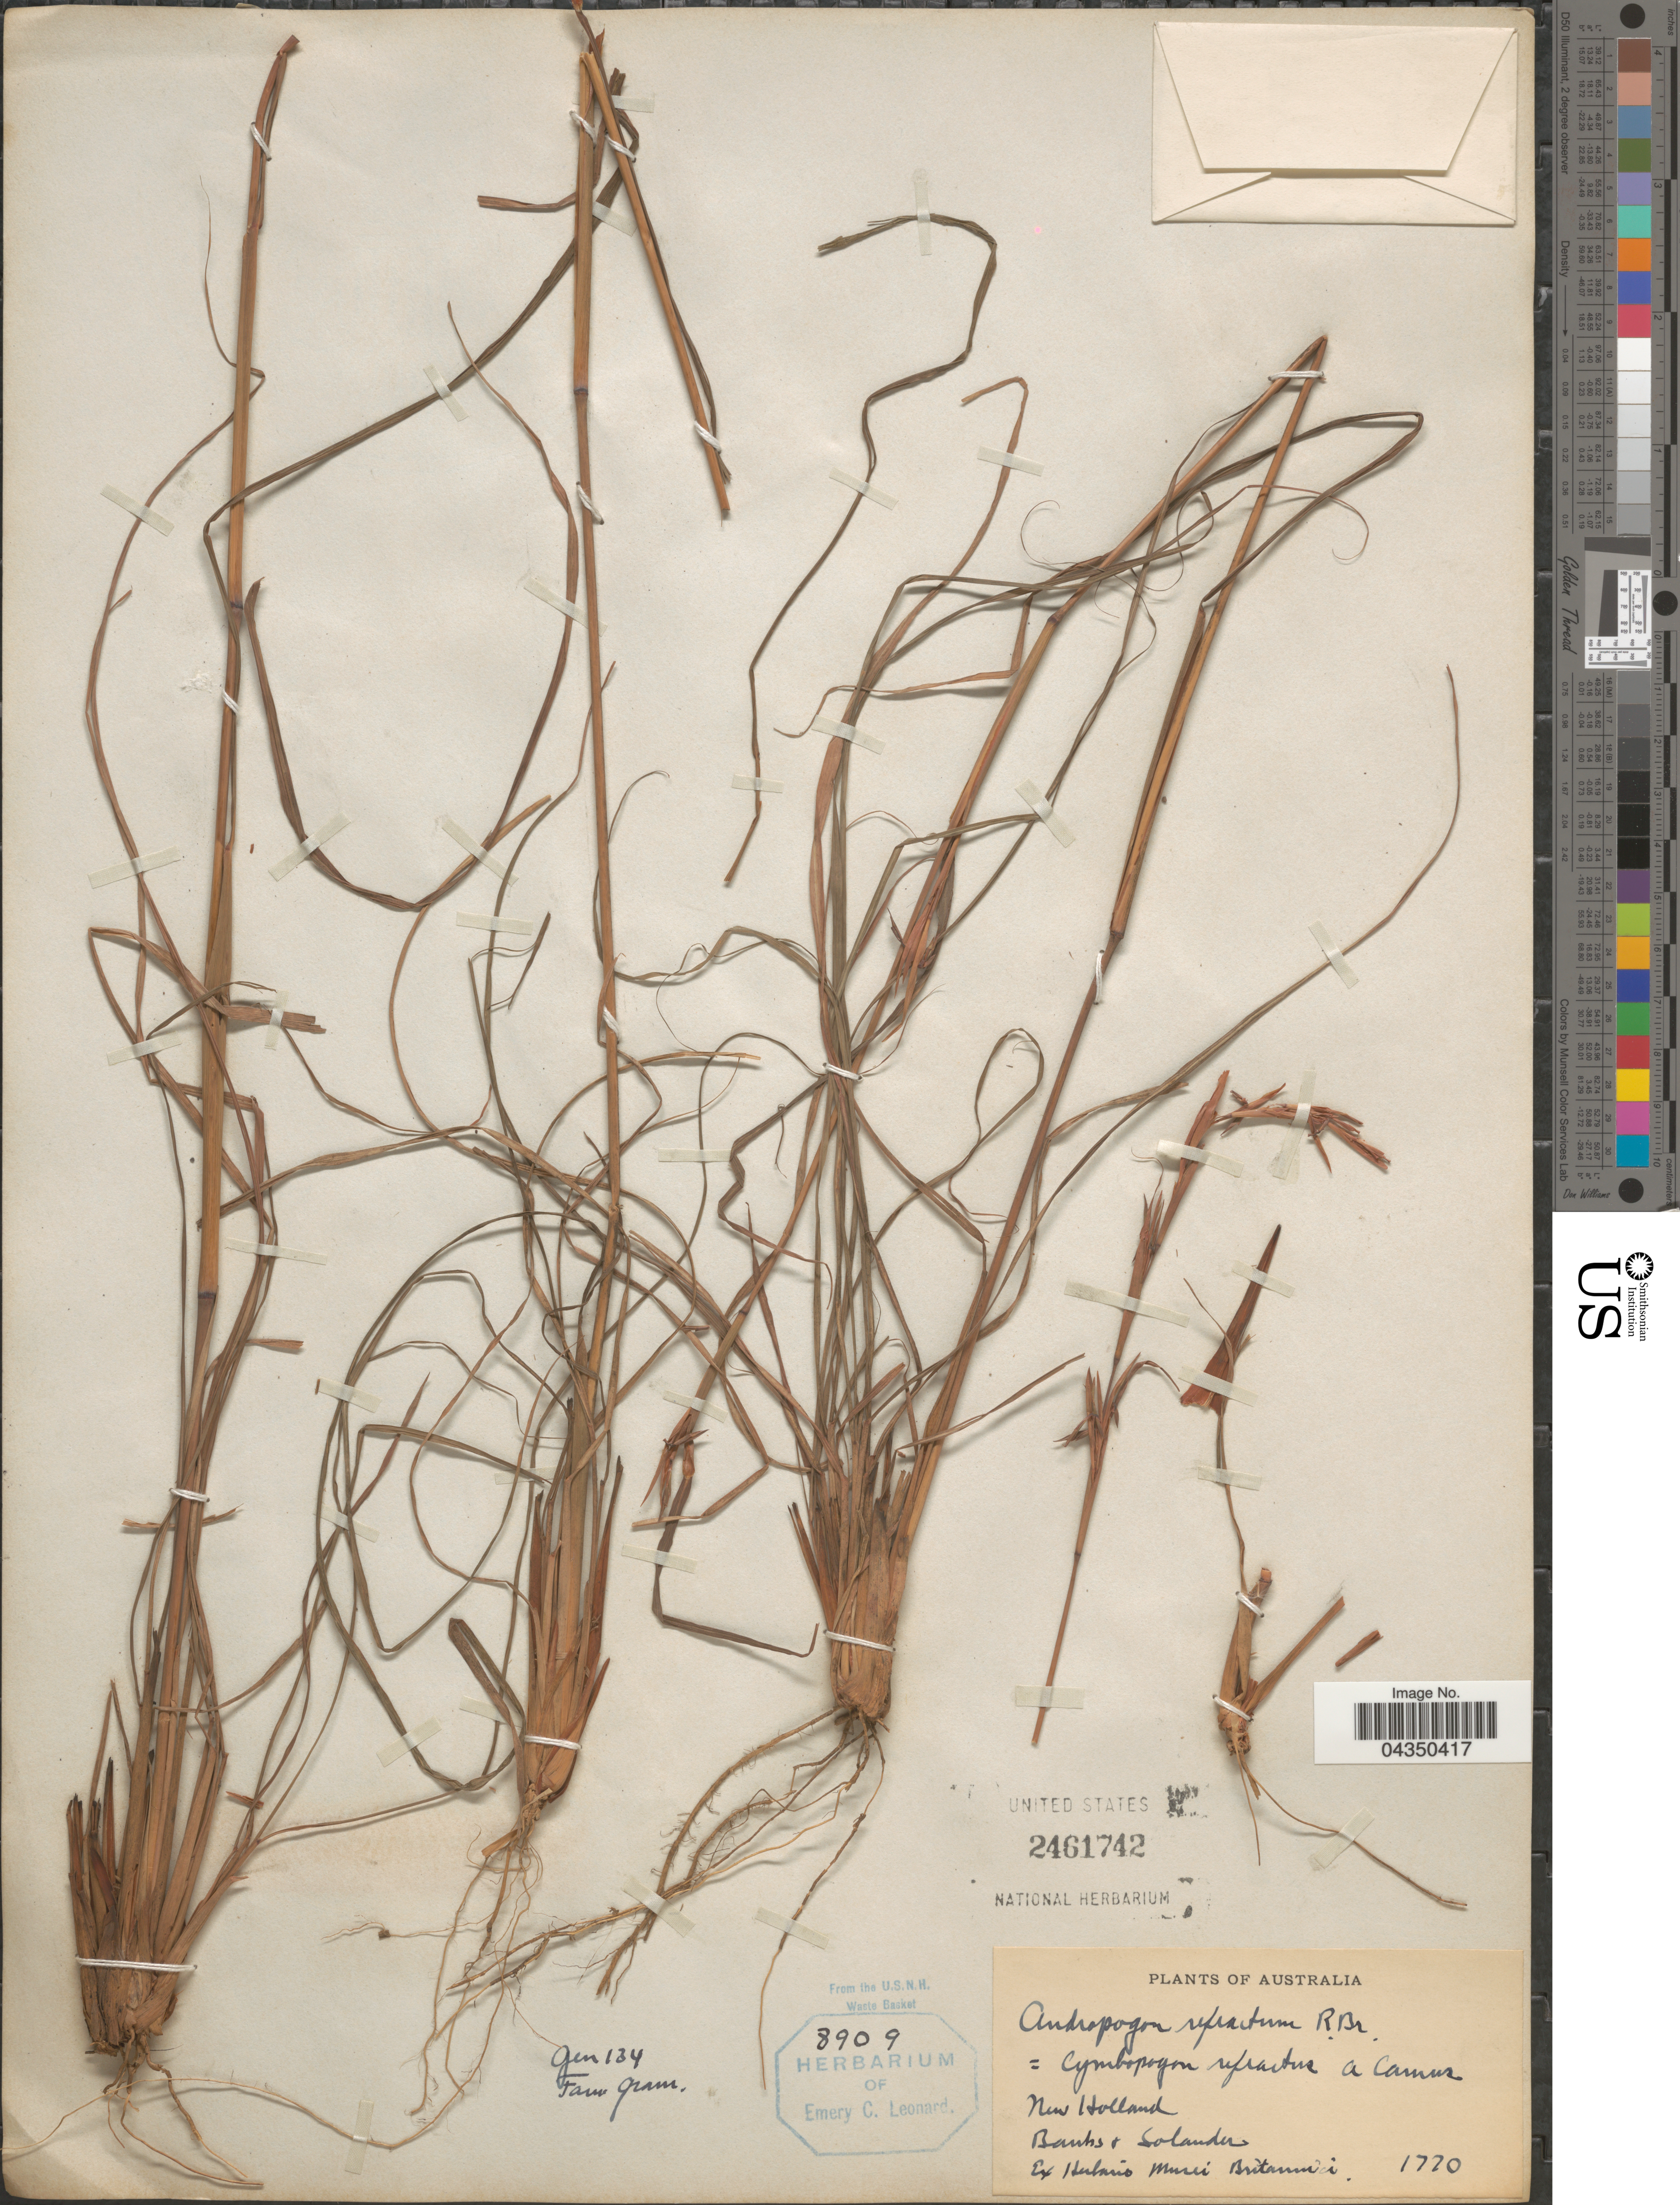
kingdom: Plantae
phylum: Tracheophyta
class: Liliopsida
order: Poales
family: Poaceae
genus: Cymbopogon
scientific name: Cymbopogon refractus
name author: (R. Br.) A. Camus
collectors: -- Banks & -- Solander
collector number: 1770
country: Australia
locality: New Holland.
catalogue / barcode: US 2461742